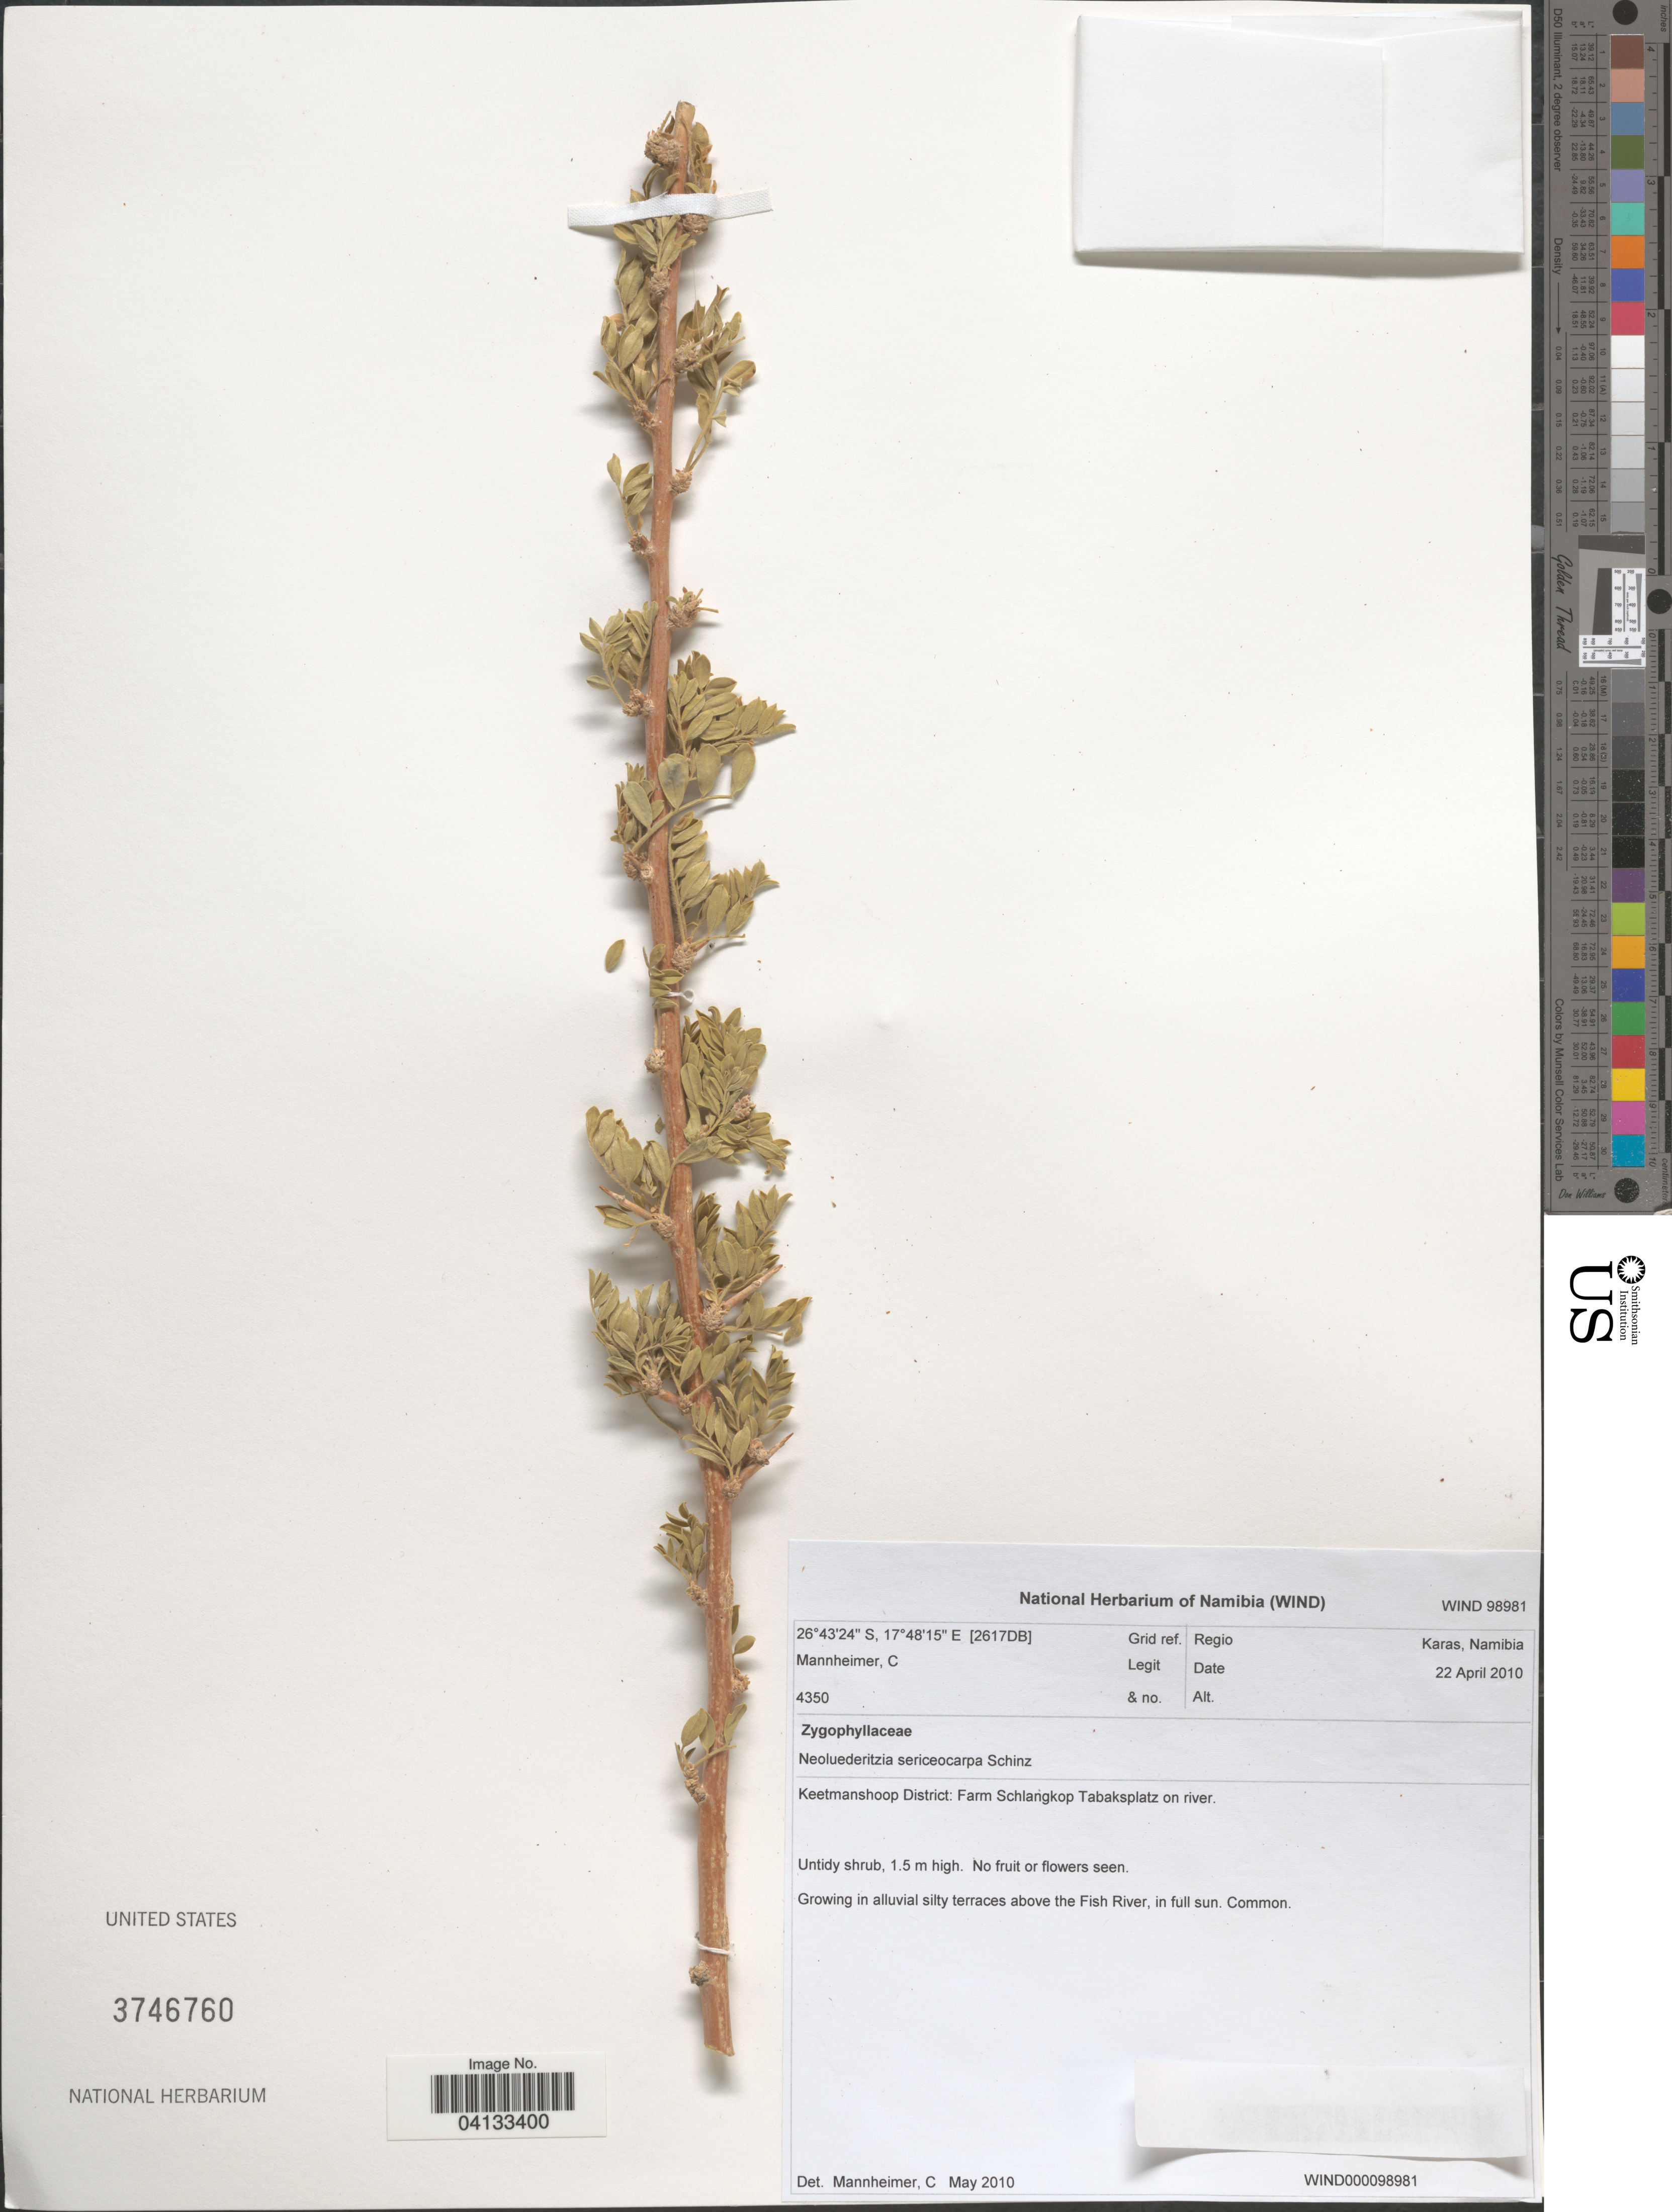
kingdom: Plantae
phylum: Tracheophyta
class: Magnoliopsida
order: Zygophyllales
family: Zygophyllaceae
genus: Neoluederitzia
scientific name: Neoluederitzia sericocarpa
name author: Schinz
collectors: C. A. Mannheimer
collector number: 4350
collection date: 2010-04-22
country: Namibia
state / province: Karas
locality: [2617DB]. Keetmanshoop District: Farm Schlangkop Tabaksplatz on river. Above Fish River.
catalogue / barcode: US 3746760